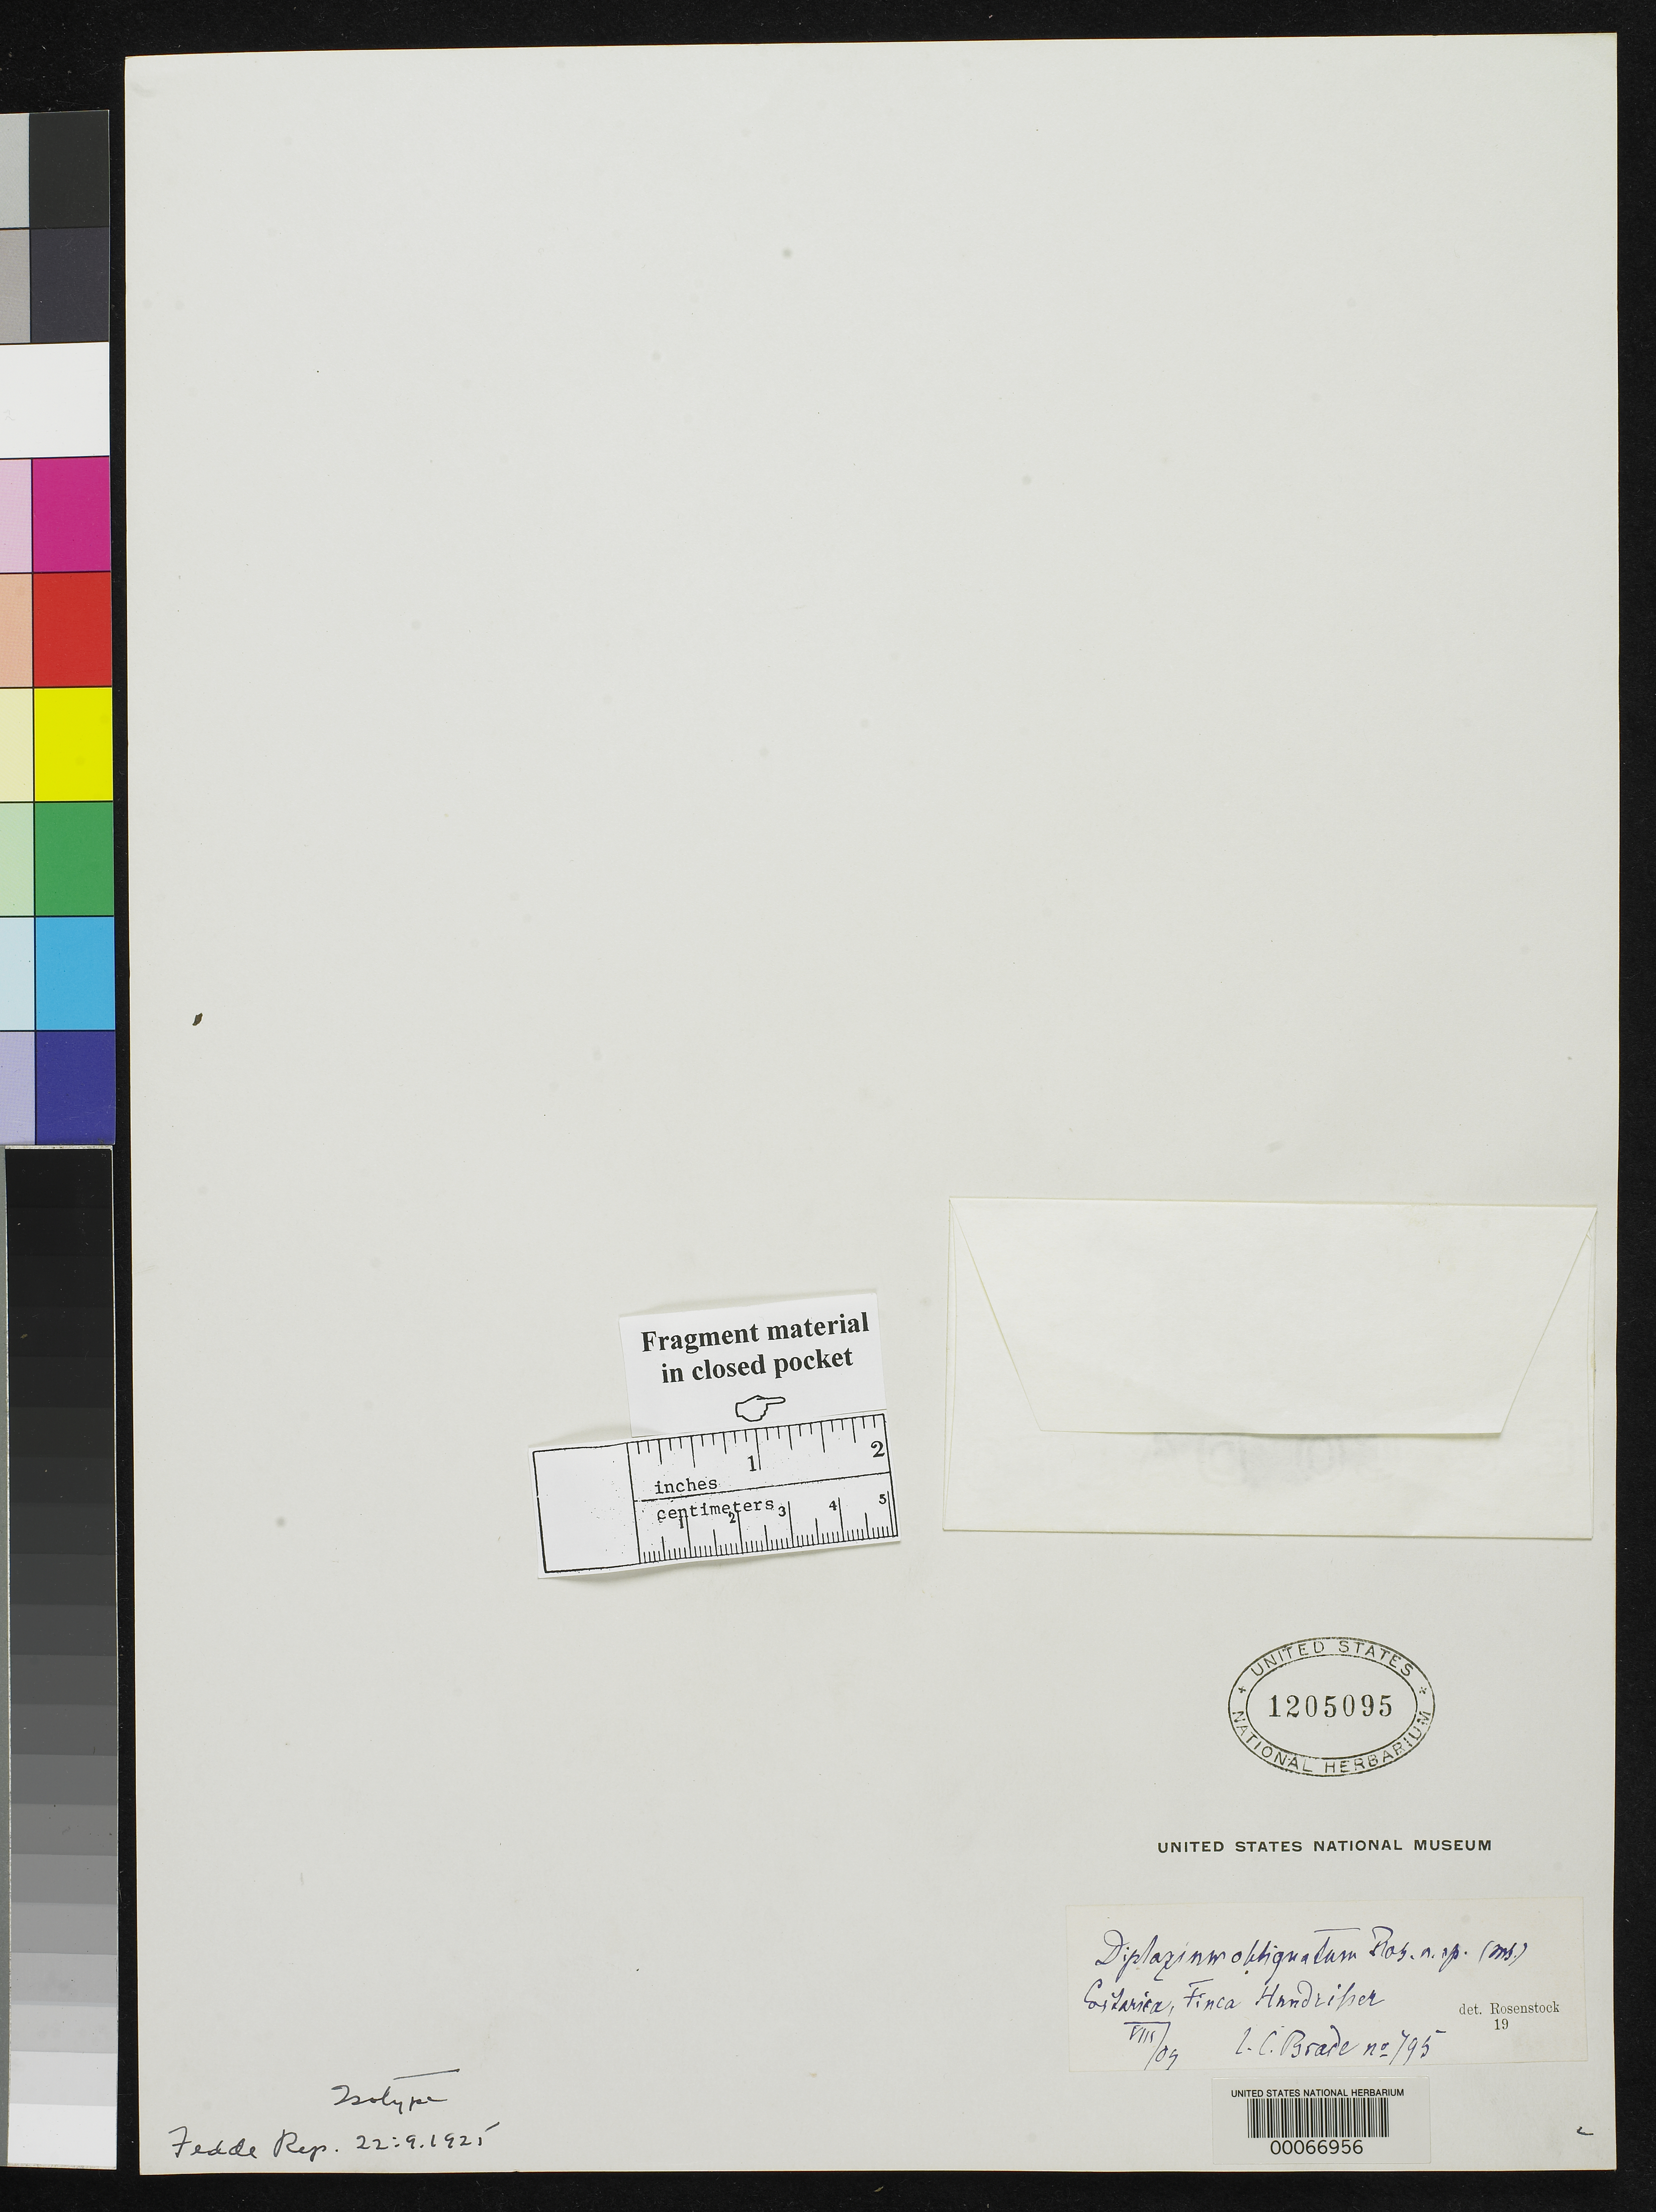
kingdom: Plantae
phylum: Tracheophyta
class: Polypodiopsida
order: Polypodiales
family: Athyriaceae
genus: Diplazium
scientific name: Diplazium subobliquatum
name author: Rosenst.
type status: Isotype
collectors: A. C. Brade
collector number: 795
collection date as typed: Aug 1909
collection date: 1909-08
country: Costa Rica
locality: Finca Handrifer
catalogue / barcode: US 1205095